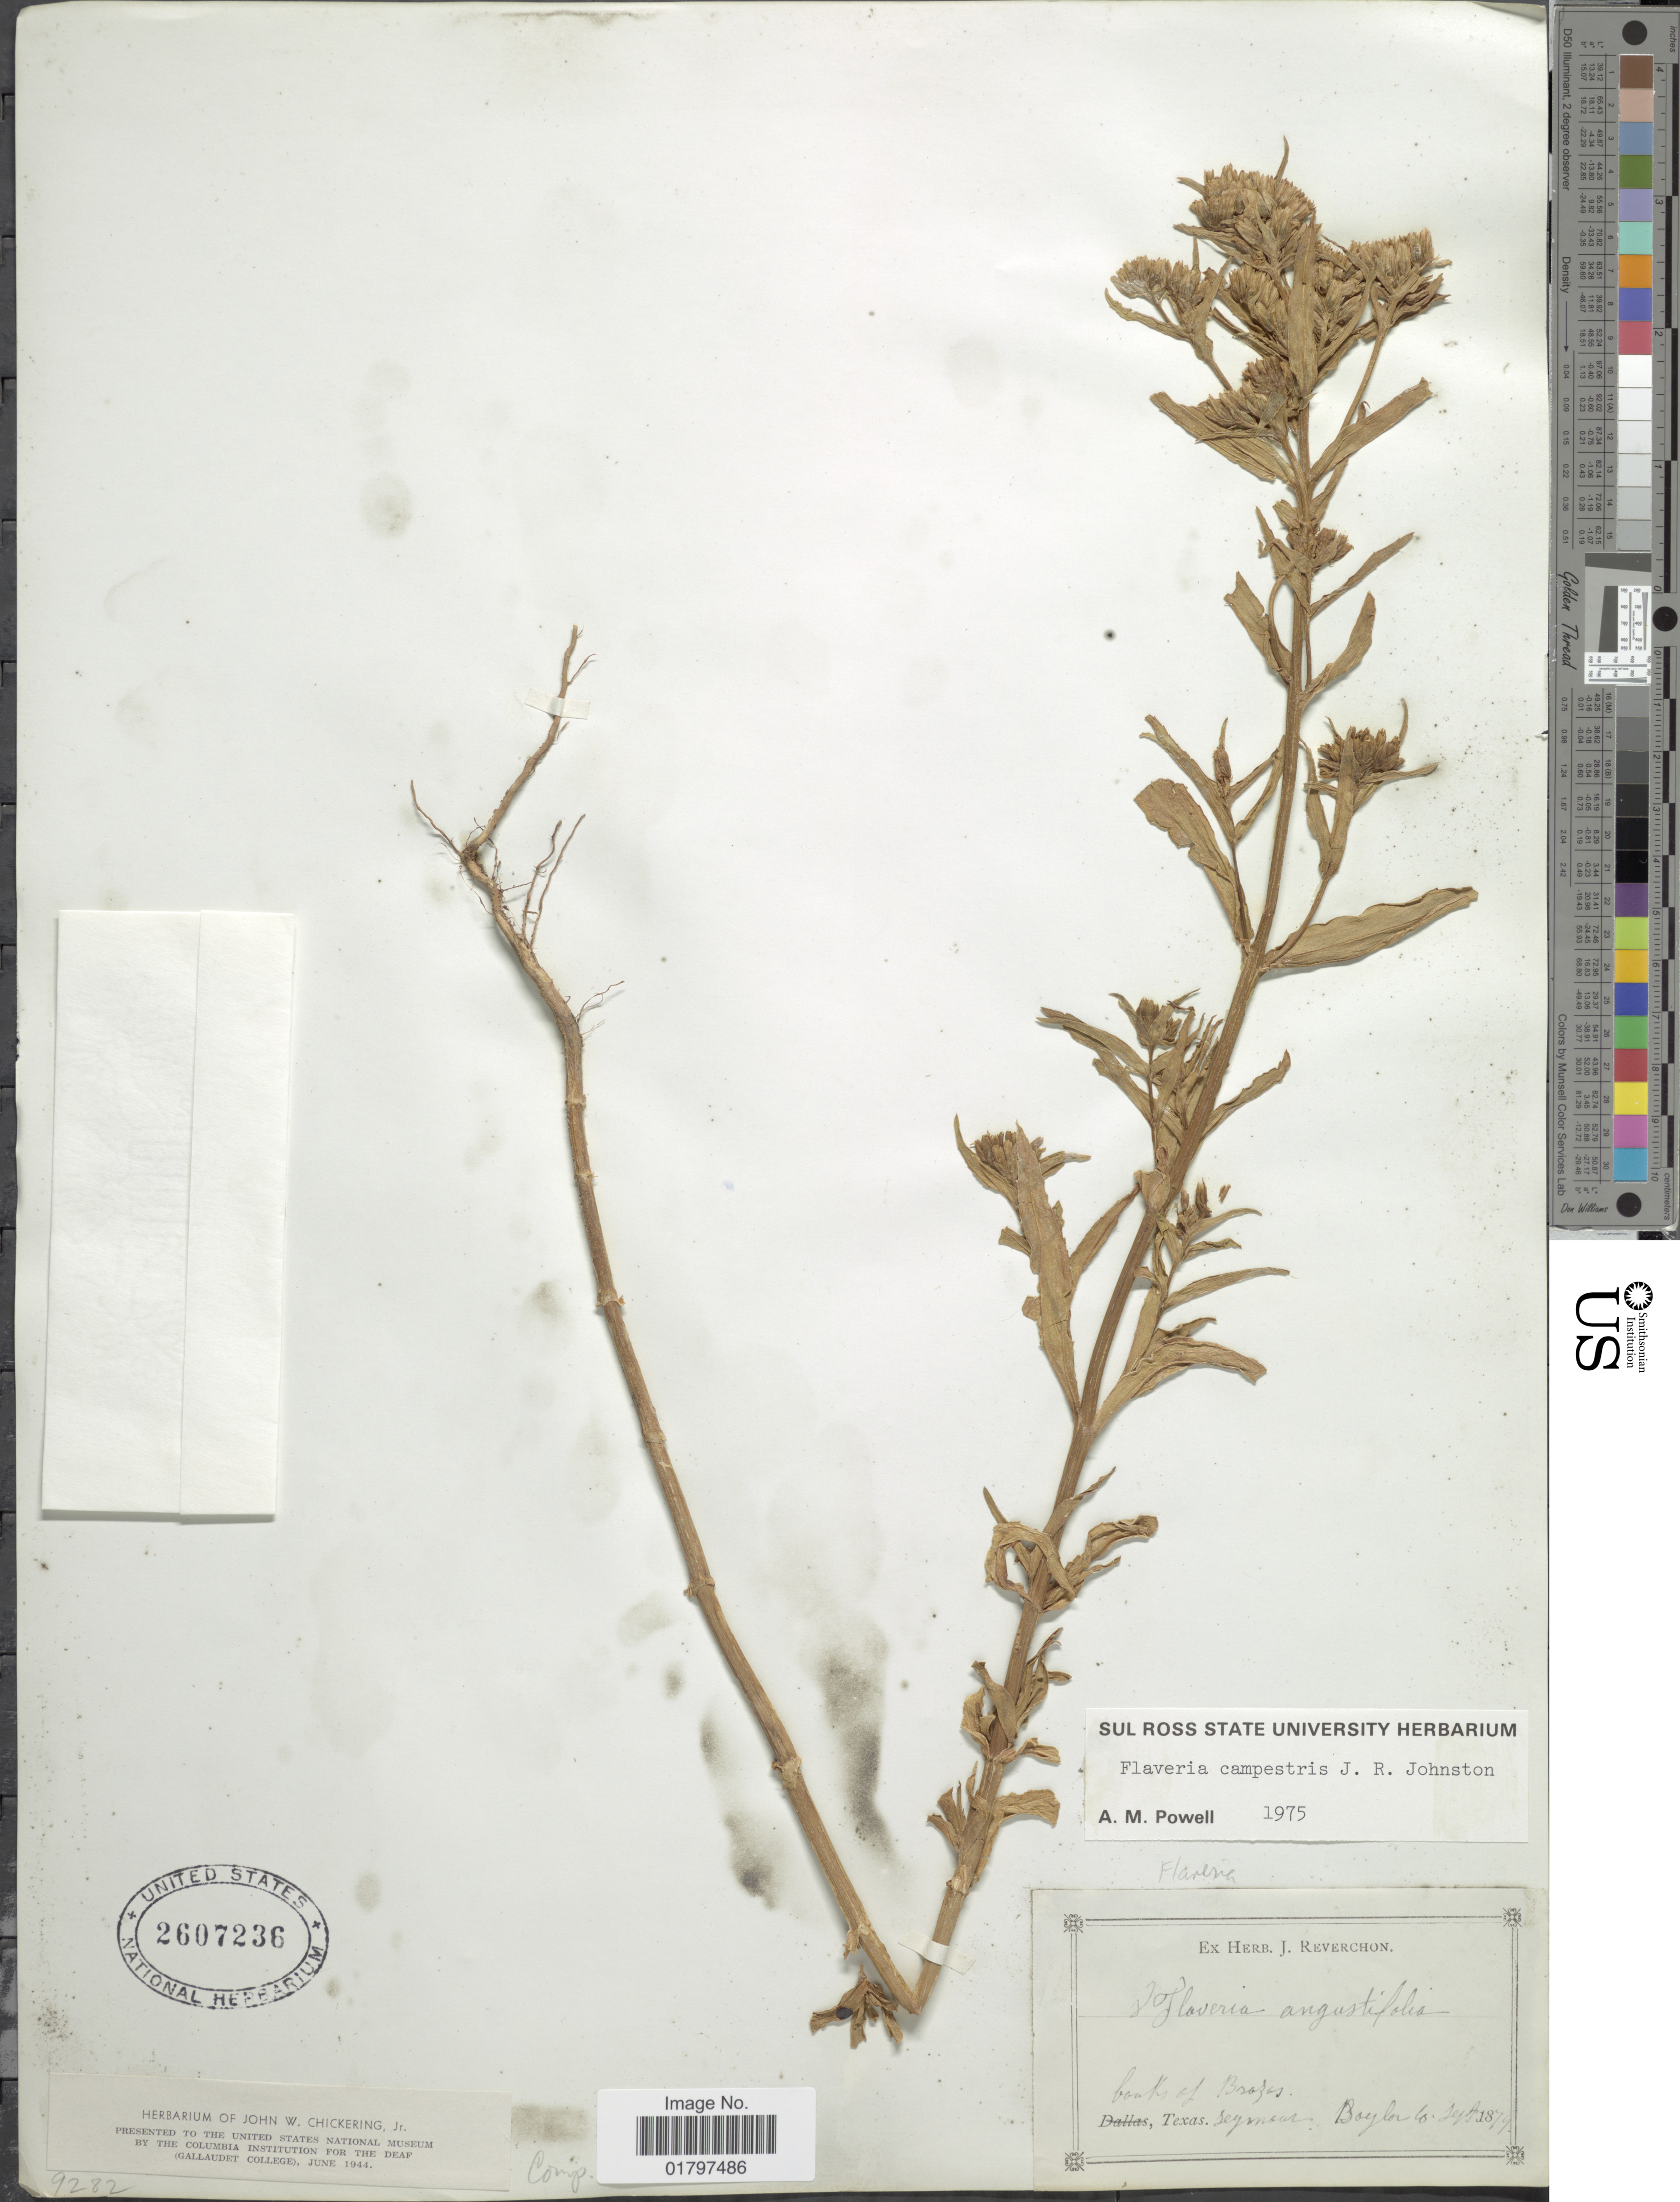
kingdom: Plantae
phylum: Tracheophyta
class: Magnoliopsida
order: Asterales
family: Asteraceae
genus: Flaveria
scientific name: Flaveria campestris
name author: J.R. Johnst.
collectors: ex herb. J. Reverchon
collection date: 1879-09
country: United States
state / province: Texas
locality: Banks of Brazos. Seymoor, Boylor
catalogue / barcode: US 2607236